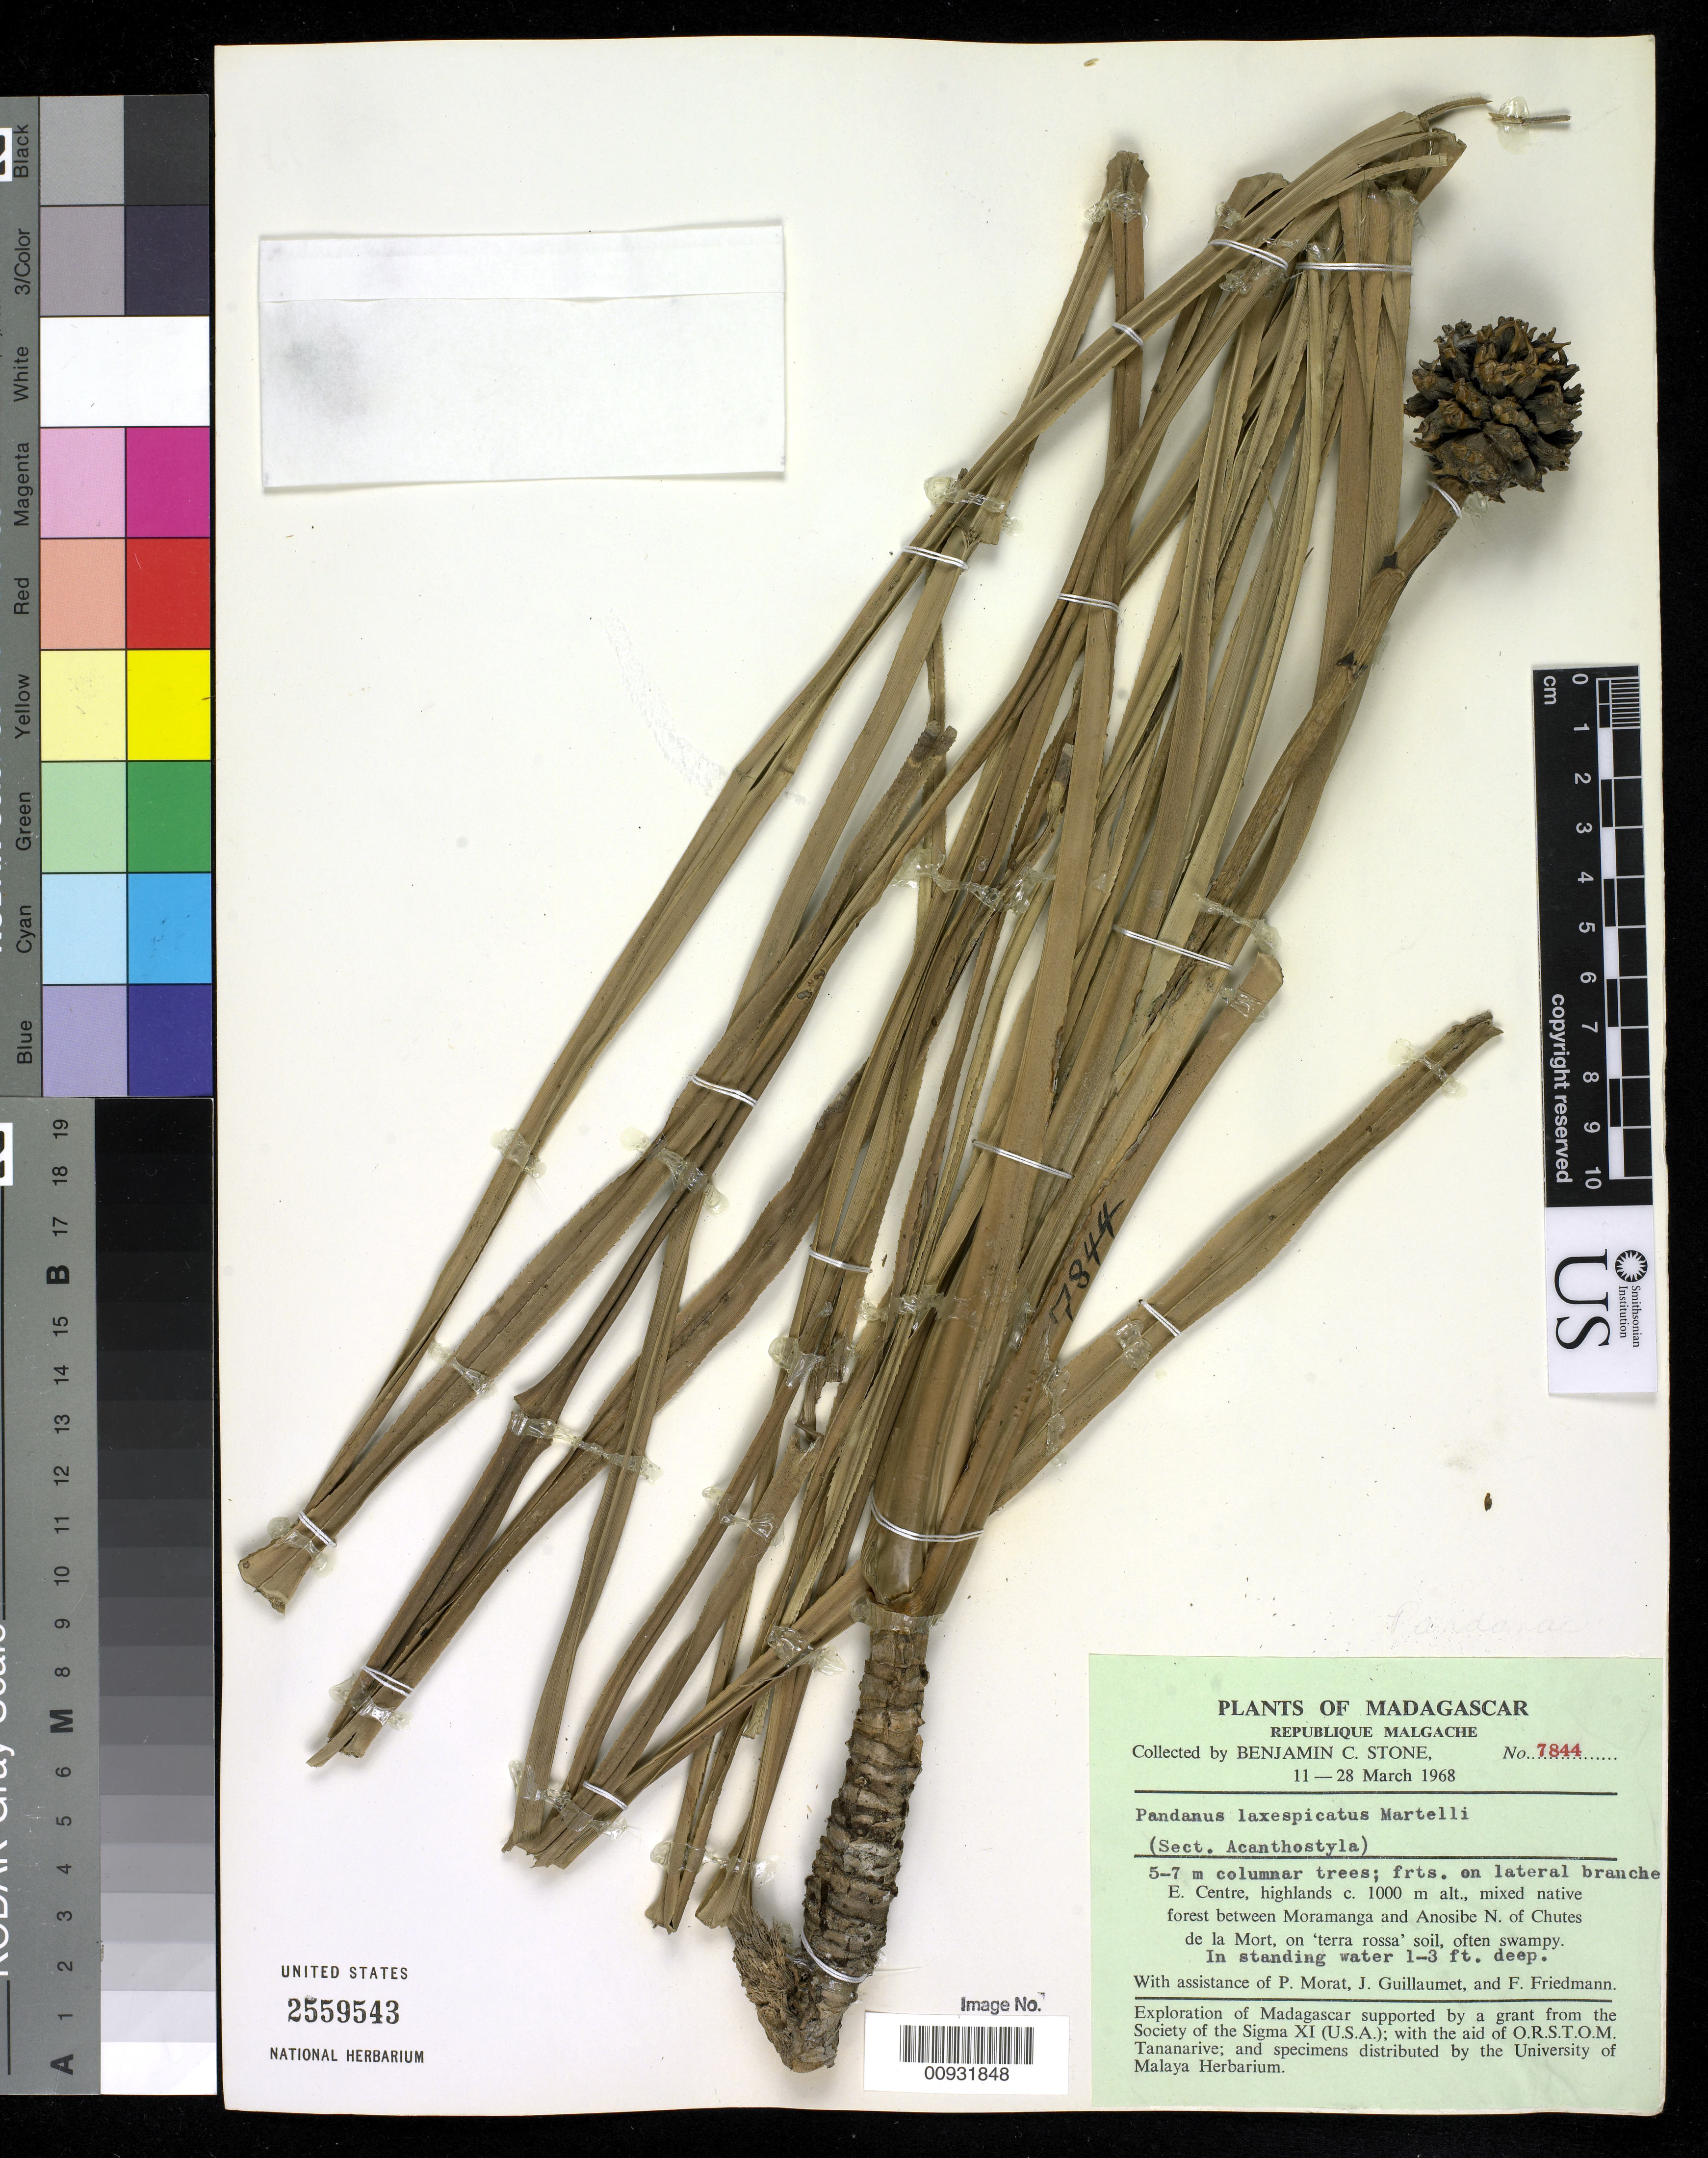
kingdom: Plantae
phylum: Tracheophyta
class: Liliopsida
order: Pandanales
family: Pandanaceae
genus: Pandanus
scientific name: Pandanus laxespicatus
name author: Martelli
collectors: B. C. Stone, P. Morat, J. Guillaumet & E. Friedmann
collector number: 7844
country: Madagascar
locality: E. Central Highlands, Malgache.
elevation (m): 1000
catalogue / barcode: US 2559543